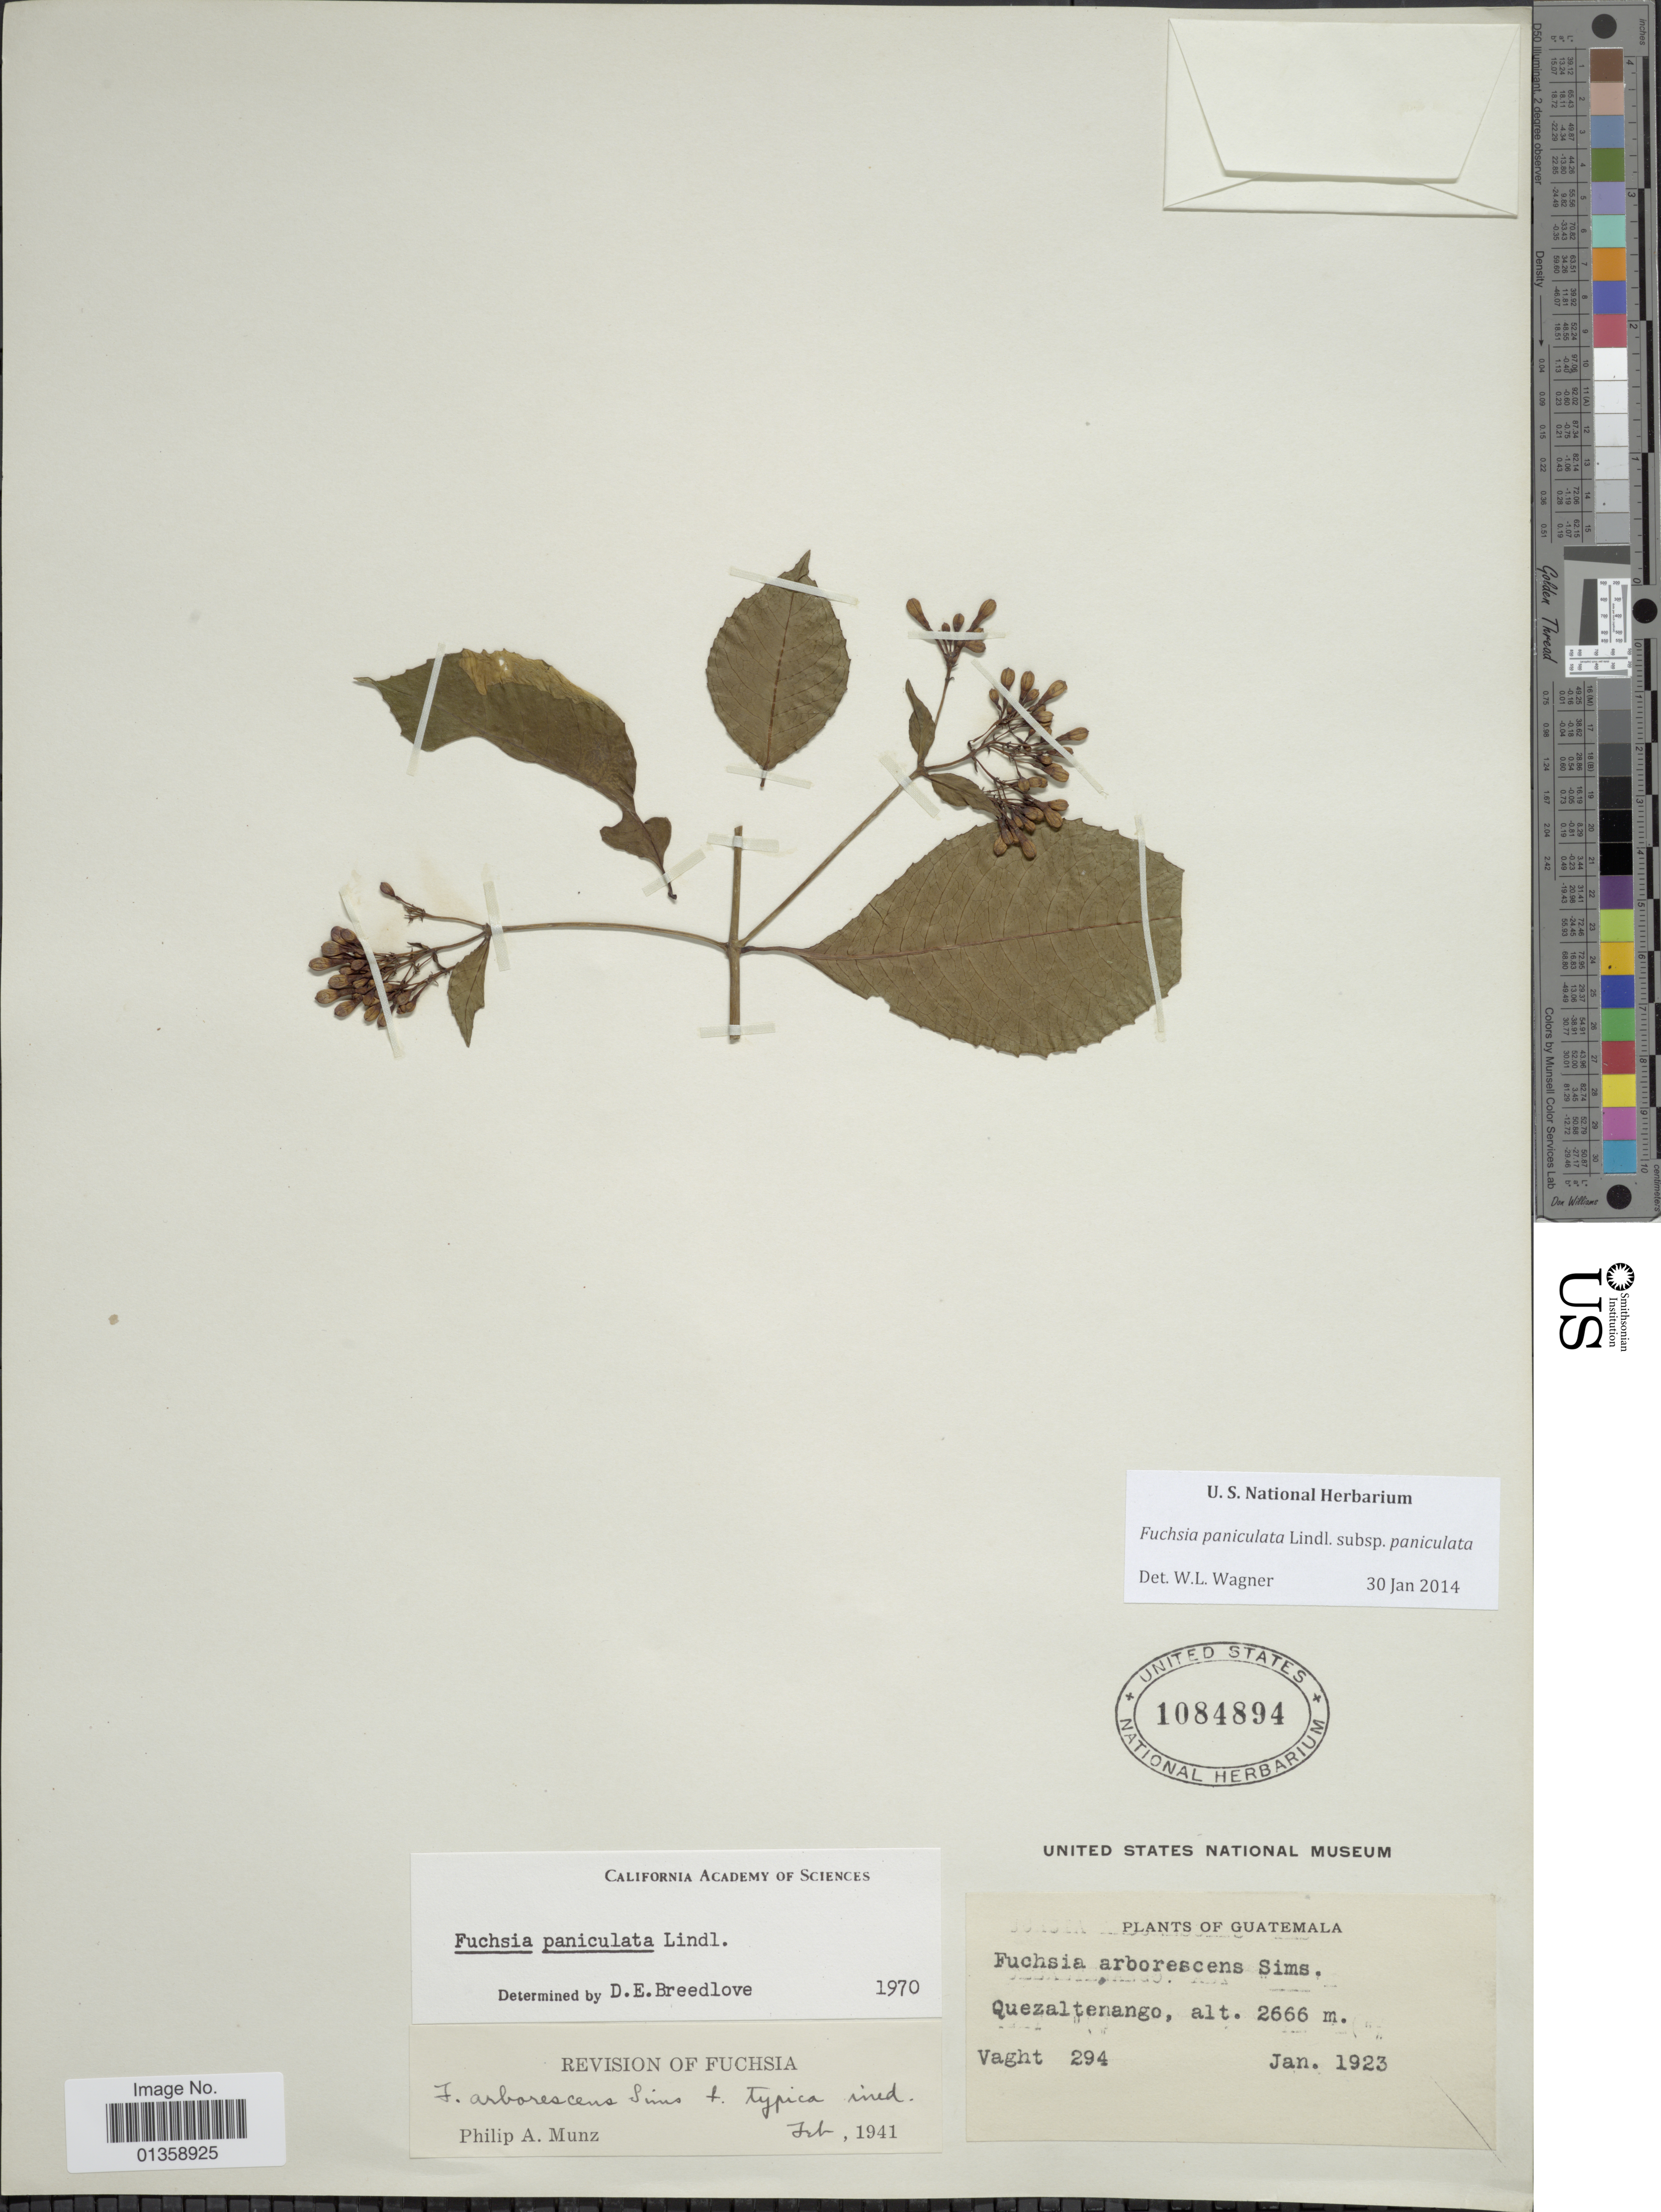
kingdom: Plantae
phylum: Tracheophyta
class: Magnoliopsida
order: Myrtales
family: Onagraceae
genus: Fuchsia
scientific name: Fuchsia paniculata subsp. paniculata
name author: Lindl.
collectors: -. Vaght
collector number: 294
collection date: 1923-01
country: Guatemala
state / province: Quetzaltenango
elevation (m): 26666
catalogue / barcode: US 1084894